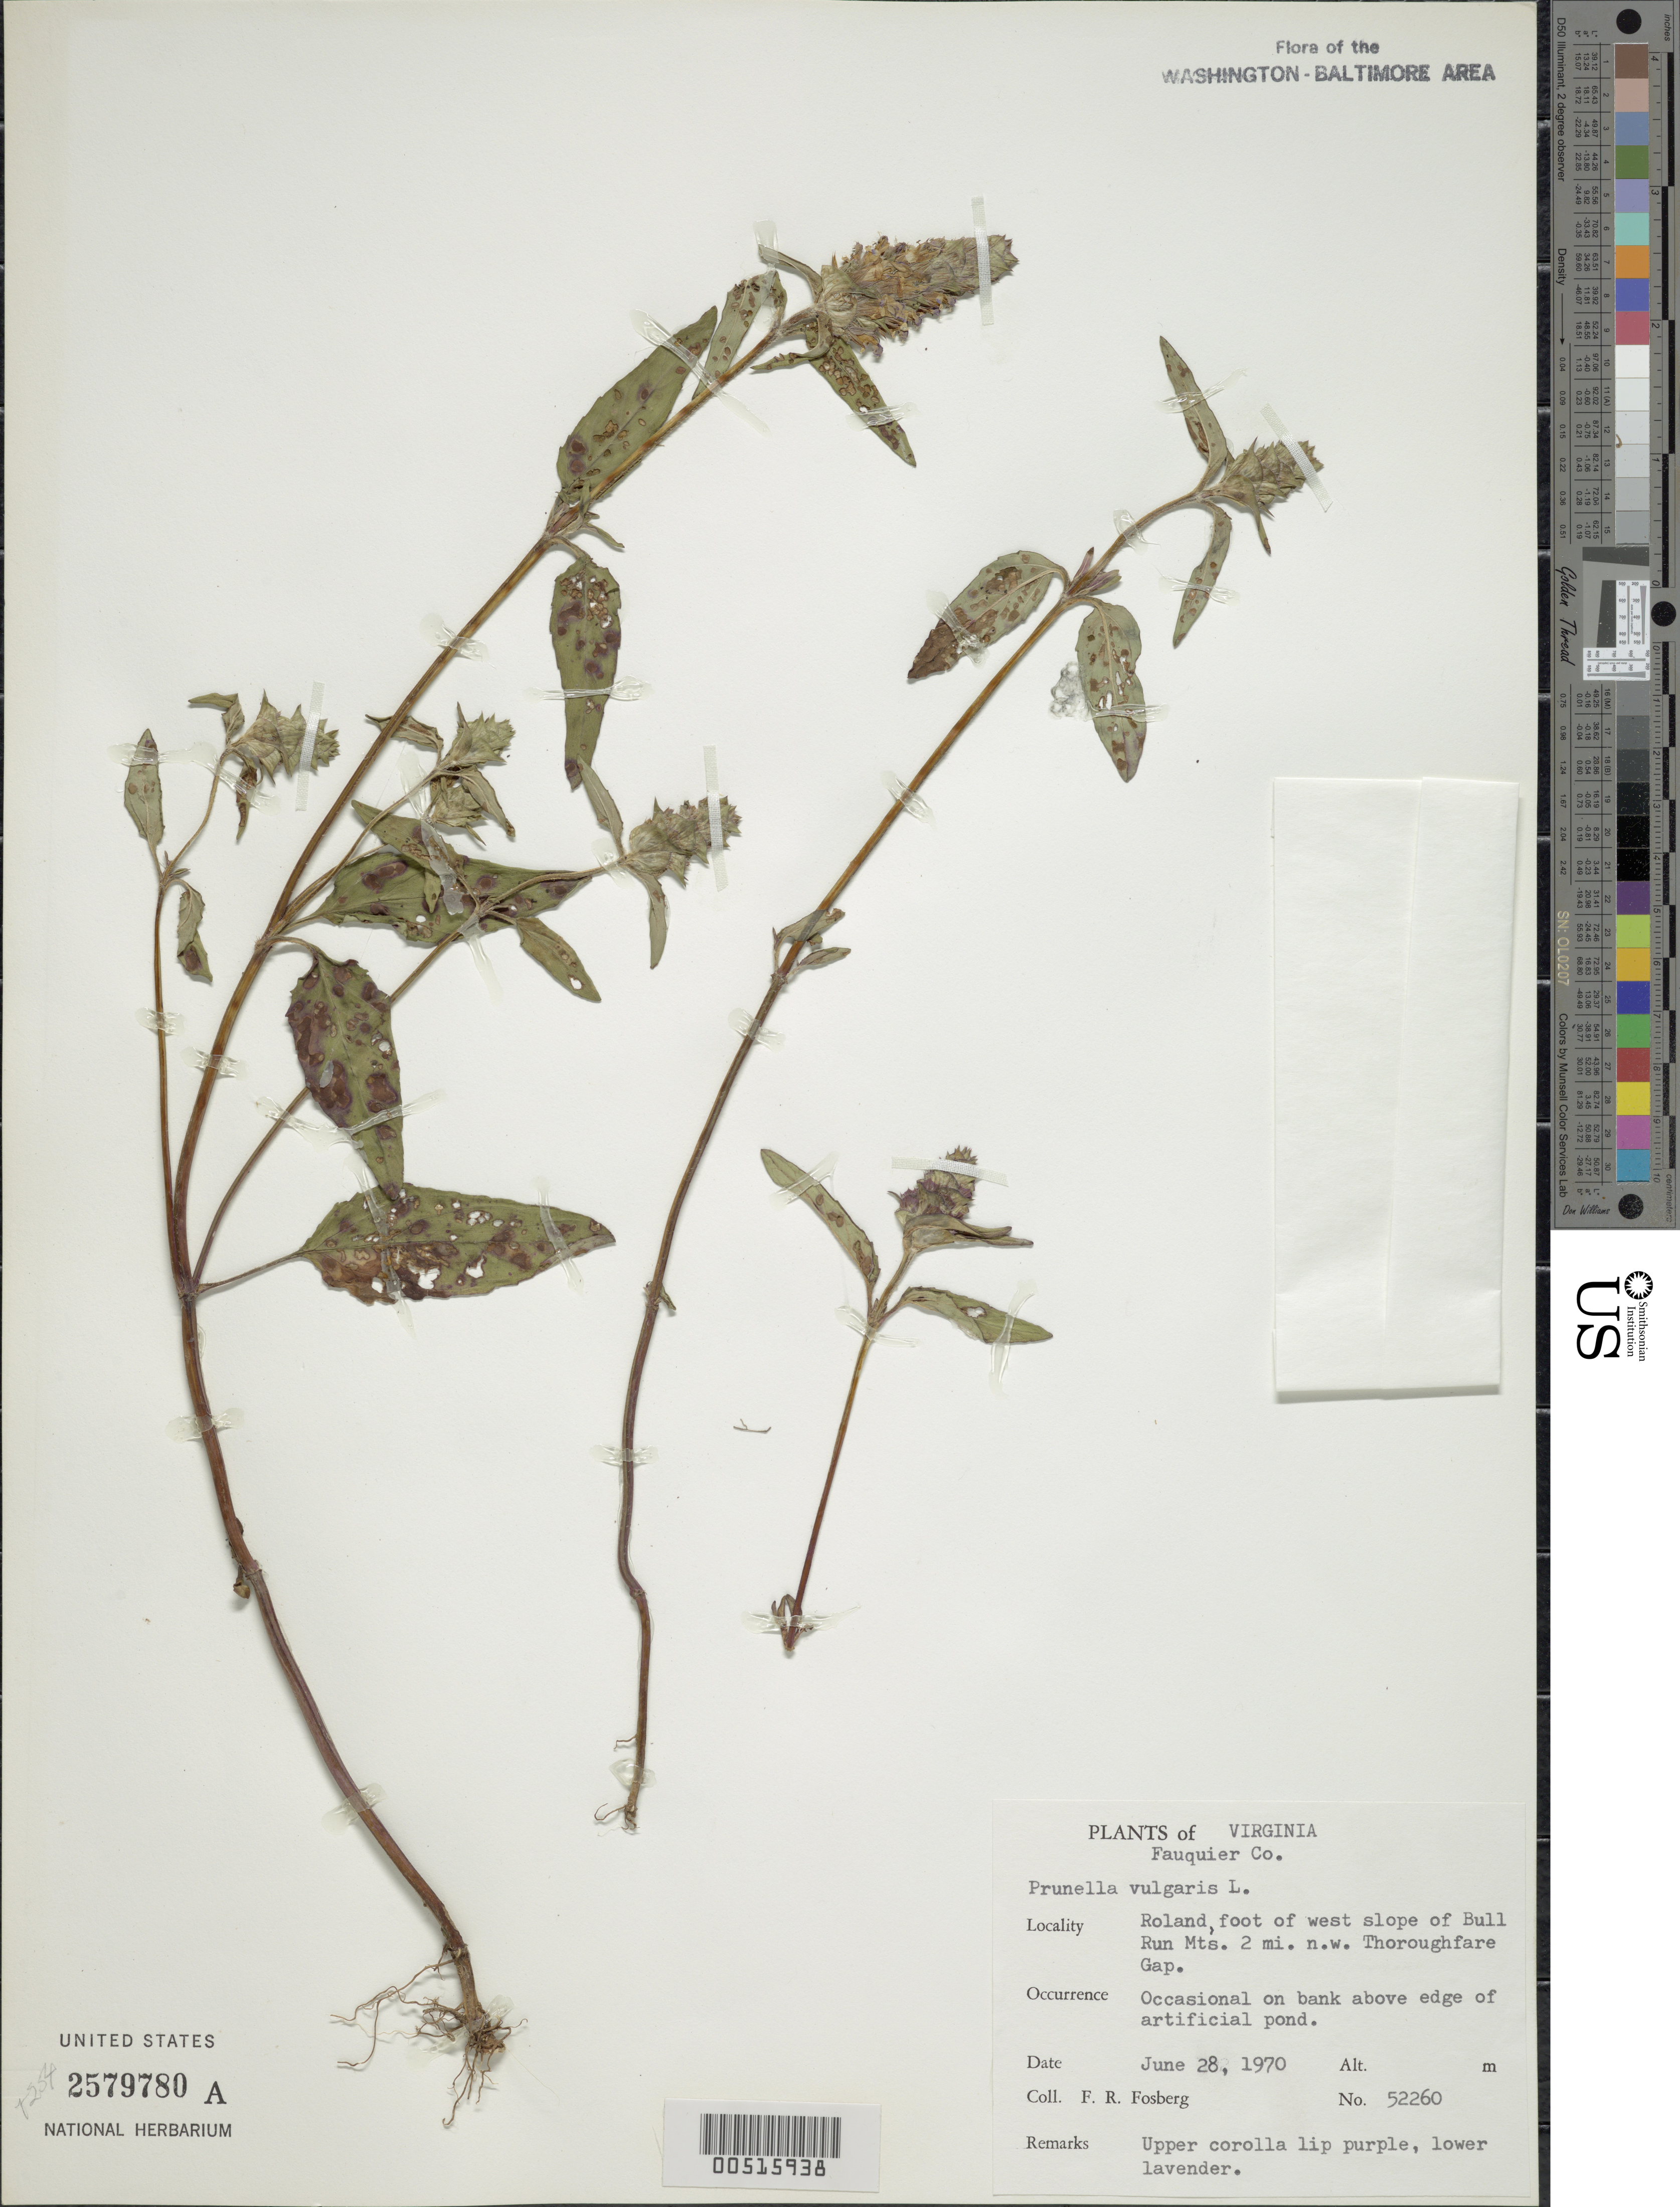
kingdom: Plantae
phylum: Tracheophyta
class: Magnoliopsida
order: Lamiales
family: Lamiaceae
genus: Prunella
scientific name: Prunella vulgaris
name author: L.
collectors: F. R. Fosberg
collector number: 52260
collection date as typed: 28 Jun 1970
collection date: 1970-06-28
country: United States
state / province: Virginia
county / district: Fauquier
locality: Roland, 2 mi. NW of Thoroughfare Gap, W slope of Bull Run Mts. Bull Run Mts.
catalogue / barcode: US 2579780